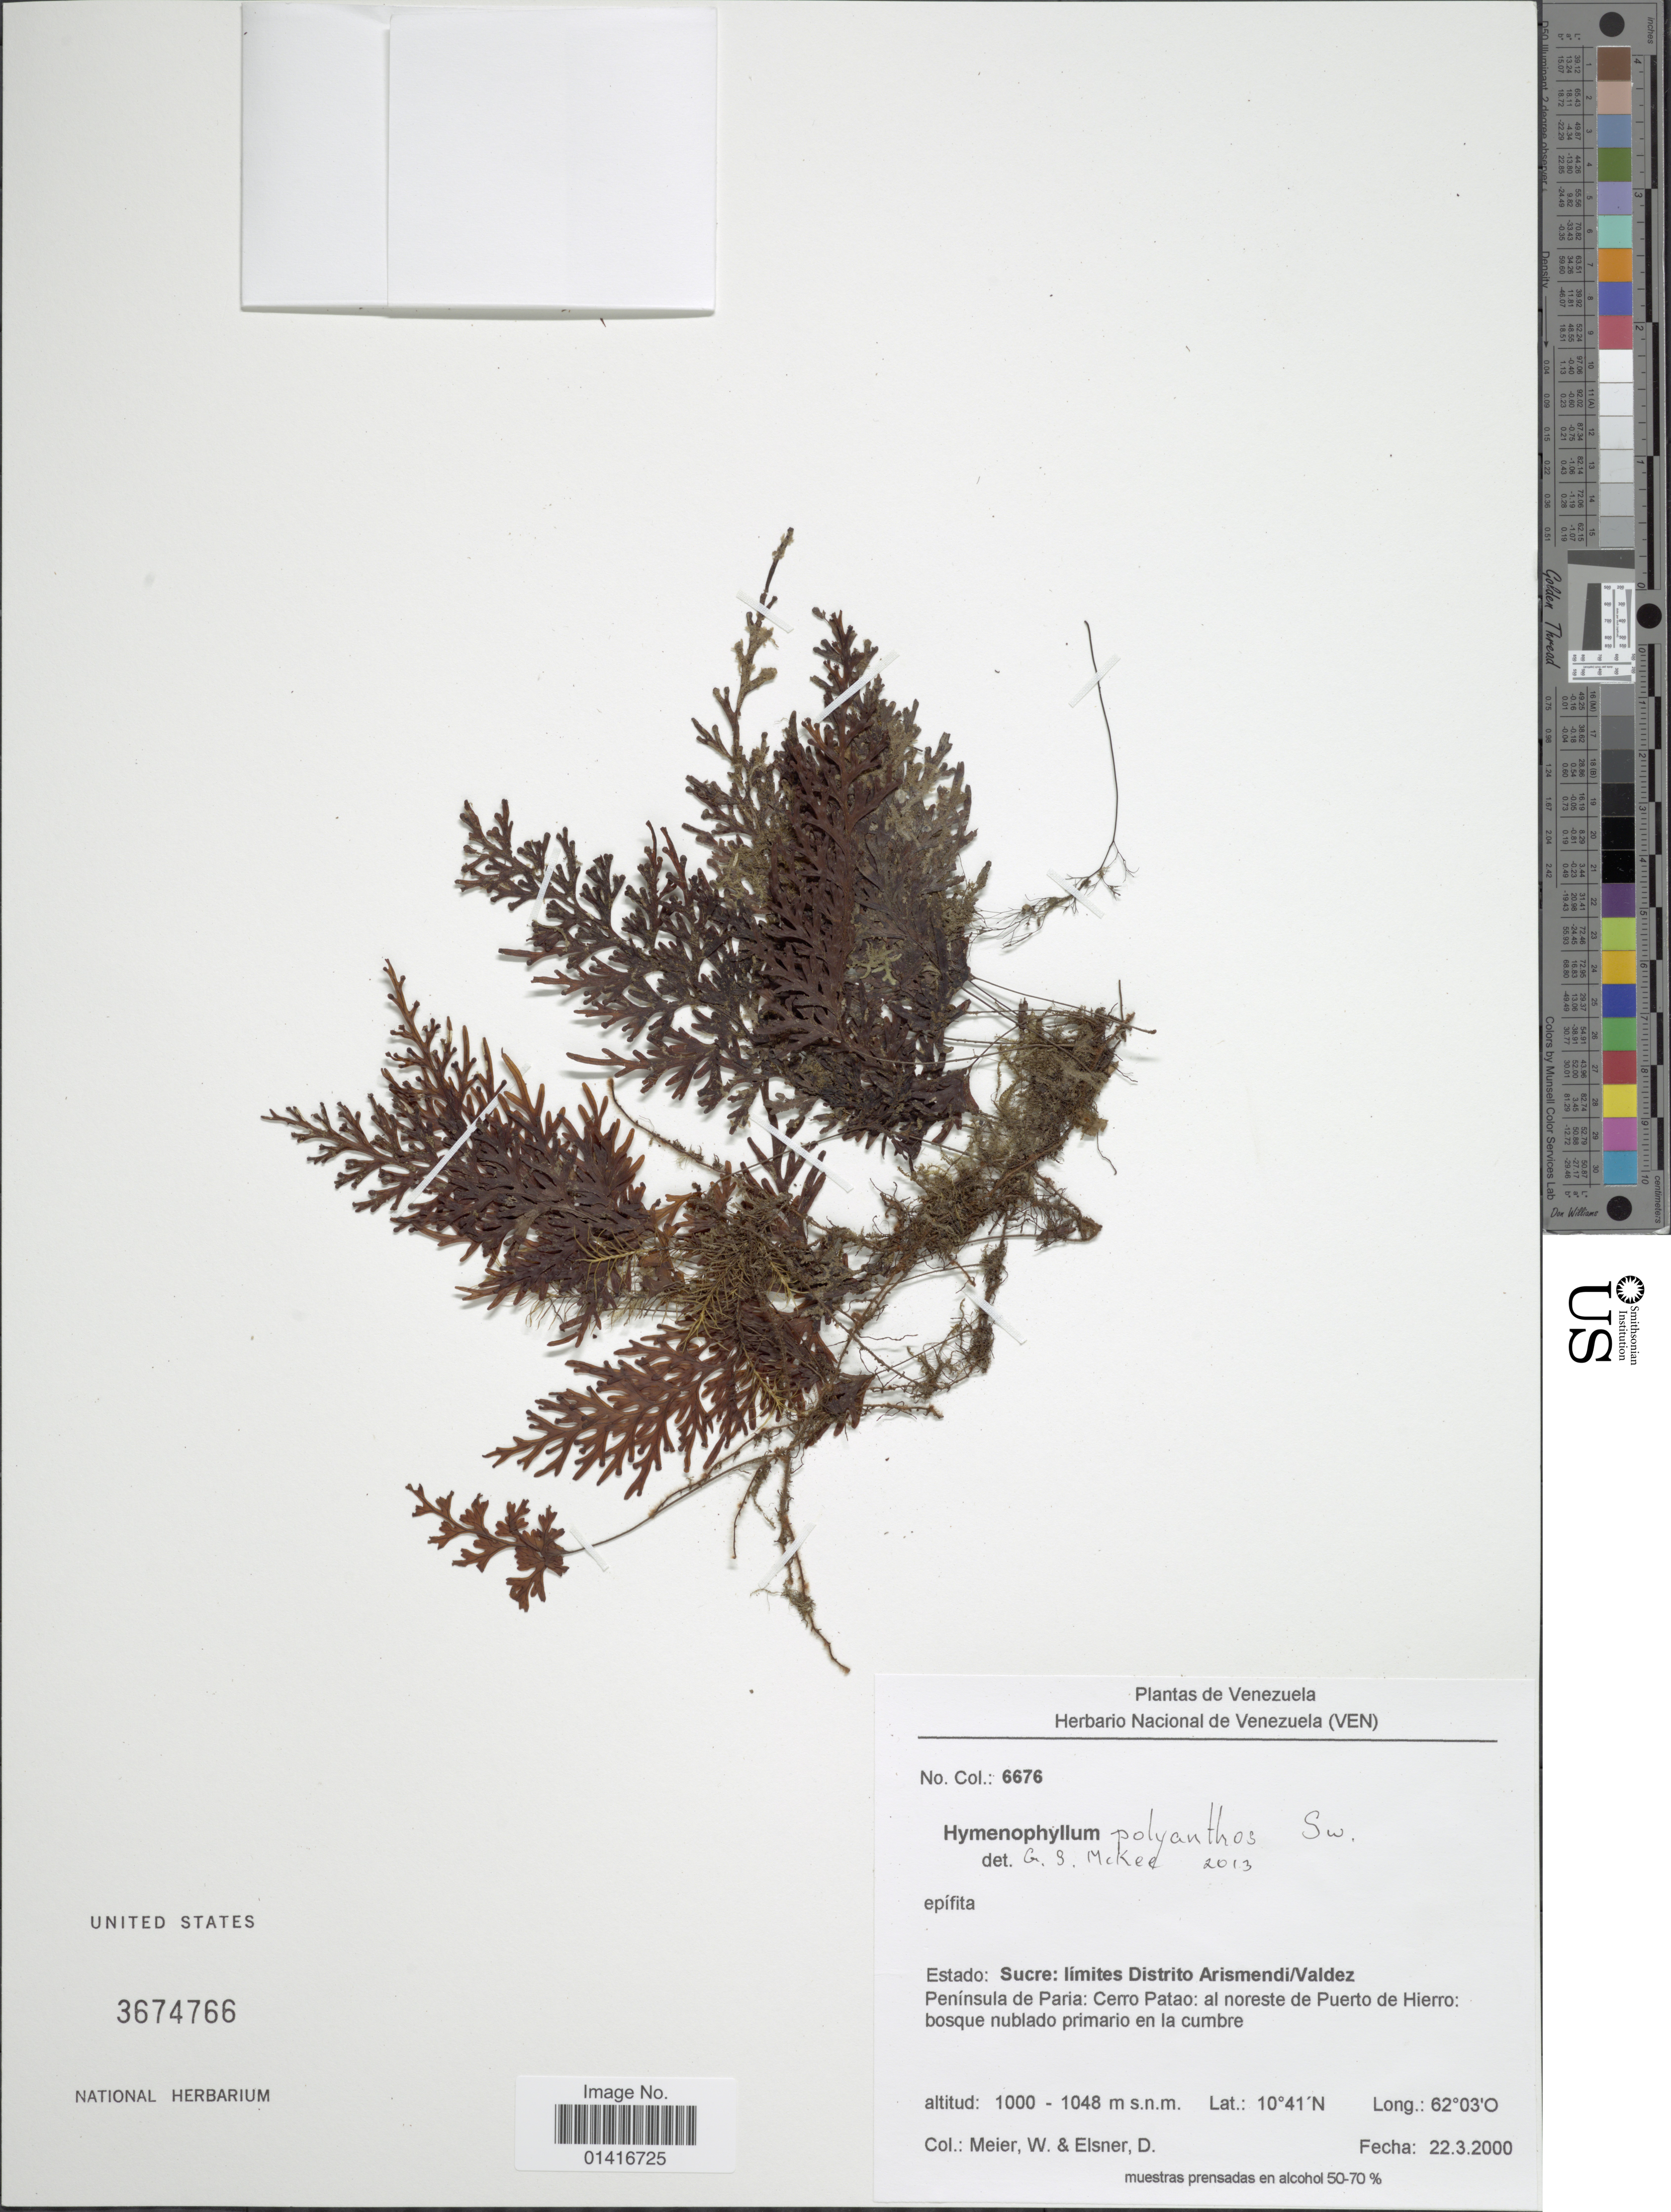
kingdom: Plantae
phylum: Tracheophyta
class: Polypodiopsida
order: Hymenophyllales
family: Hymenophyllaceae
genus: Hymenophyllum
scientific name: Hymenophyllum polyanthos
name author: (Sw.) Sw.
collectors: W. Meier & D. Elsner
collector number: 6676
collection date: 2000-03-22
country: Venezuela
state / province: Sucre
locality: Estado: Sucre: Límites Distrito Arismendi/ Valdez. Península de Paria: Cerro Patao; al noreste de Puerto de Hierro: bosque nublado primario en la cumbre.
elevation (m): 1000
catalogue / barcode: US 3674766